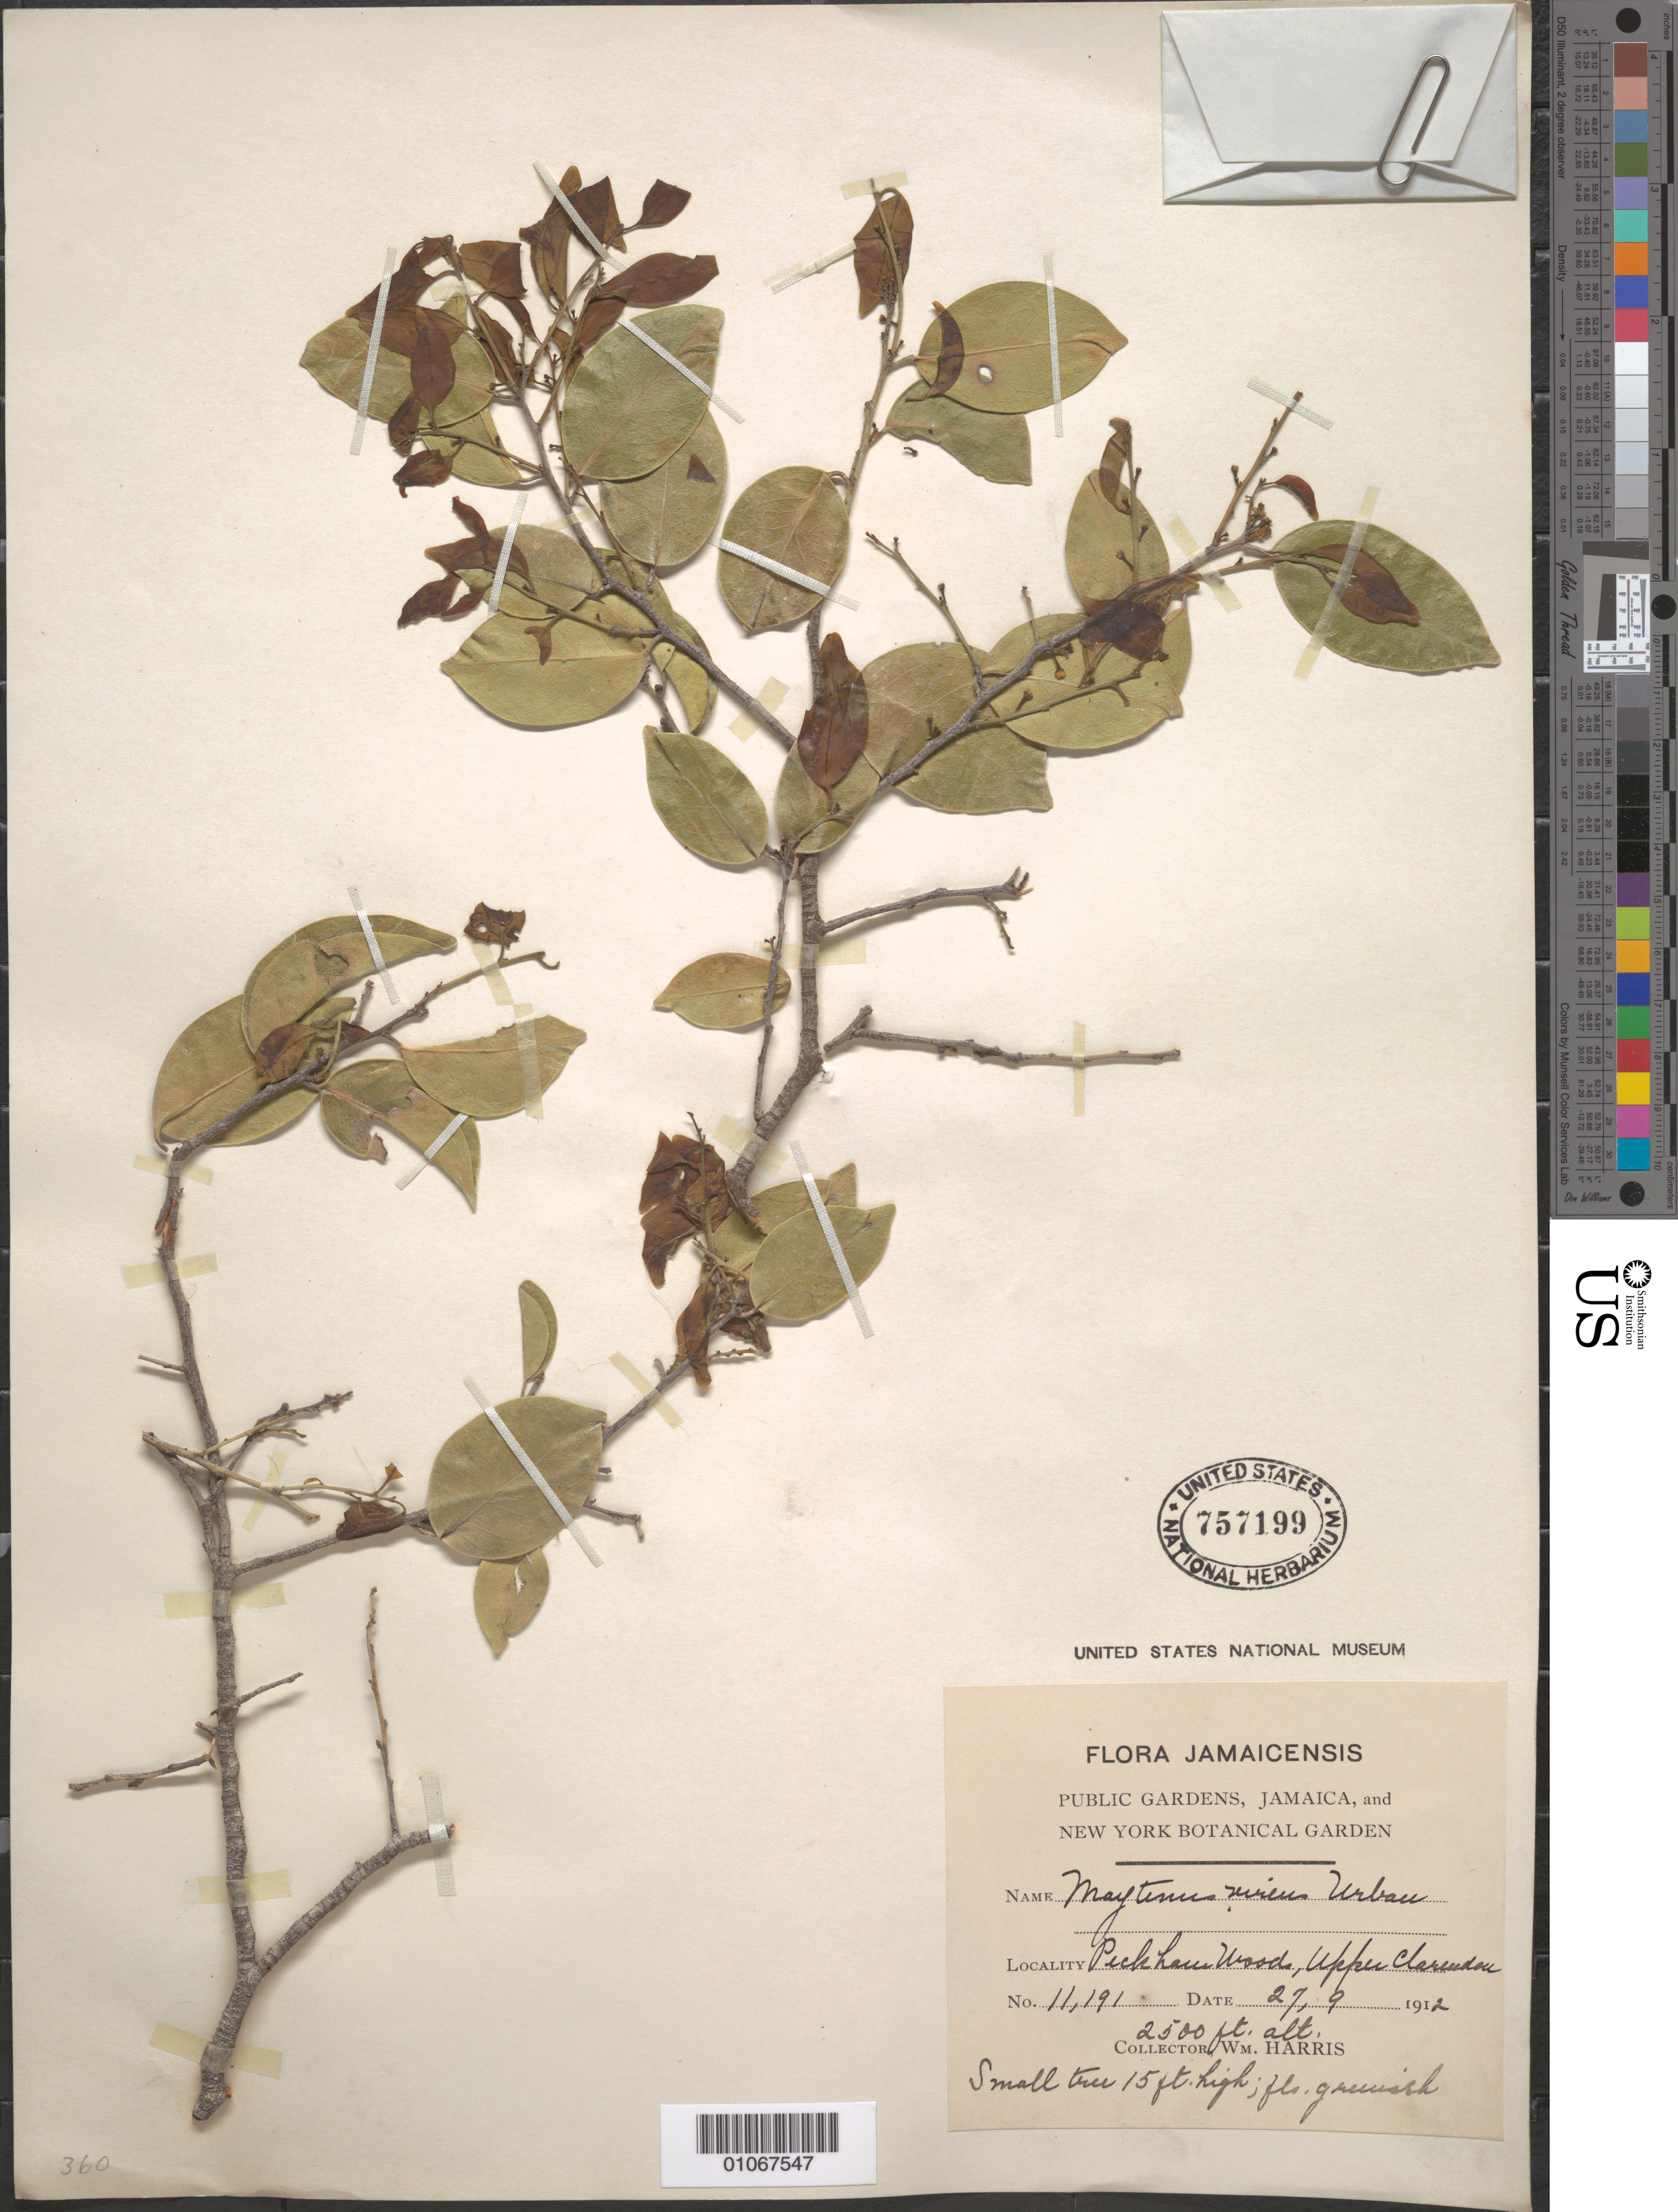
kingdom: Plantae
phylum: Tracheophyta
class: Magnoliopsida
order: Celastrales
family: Celastraceae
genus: Maytenus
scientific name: Maytenus virens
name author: Urb.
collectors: W. Harris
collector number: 11191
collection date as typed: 27 Sep 1912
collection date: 1912-09-27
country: Jamaica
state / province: Clarendon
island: Jamaica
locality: Peckham woods, upper Clarendon.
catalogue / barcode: US 757199